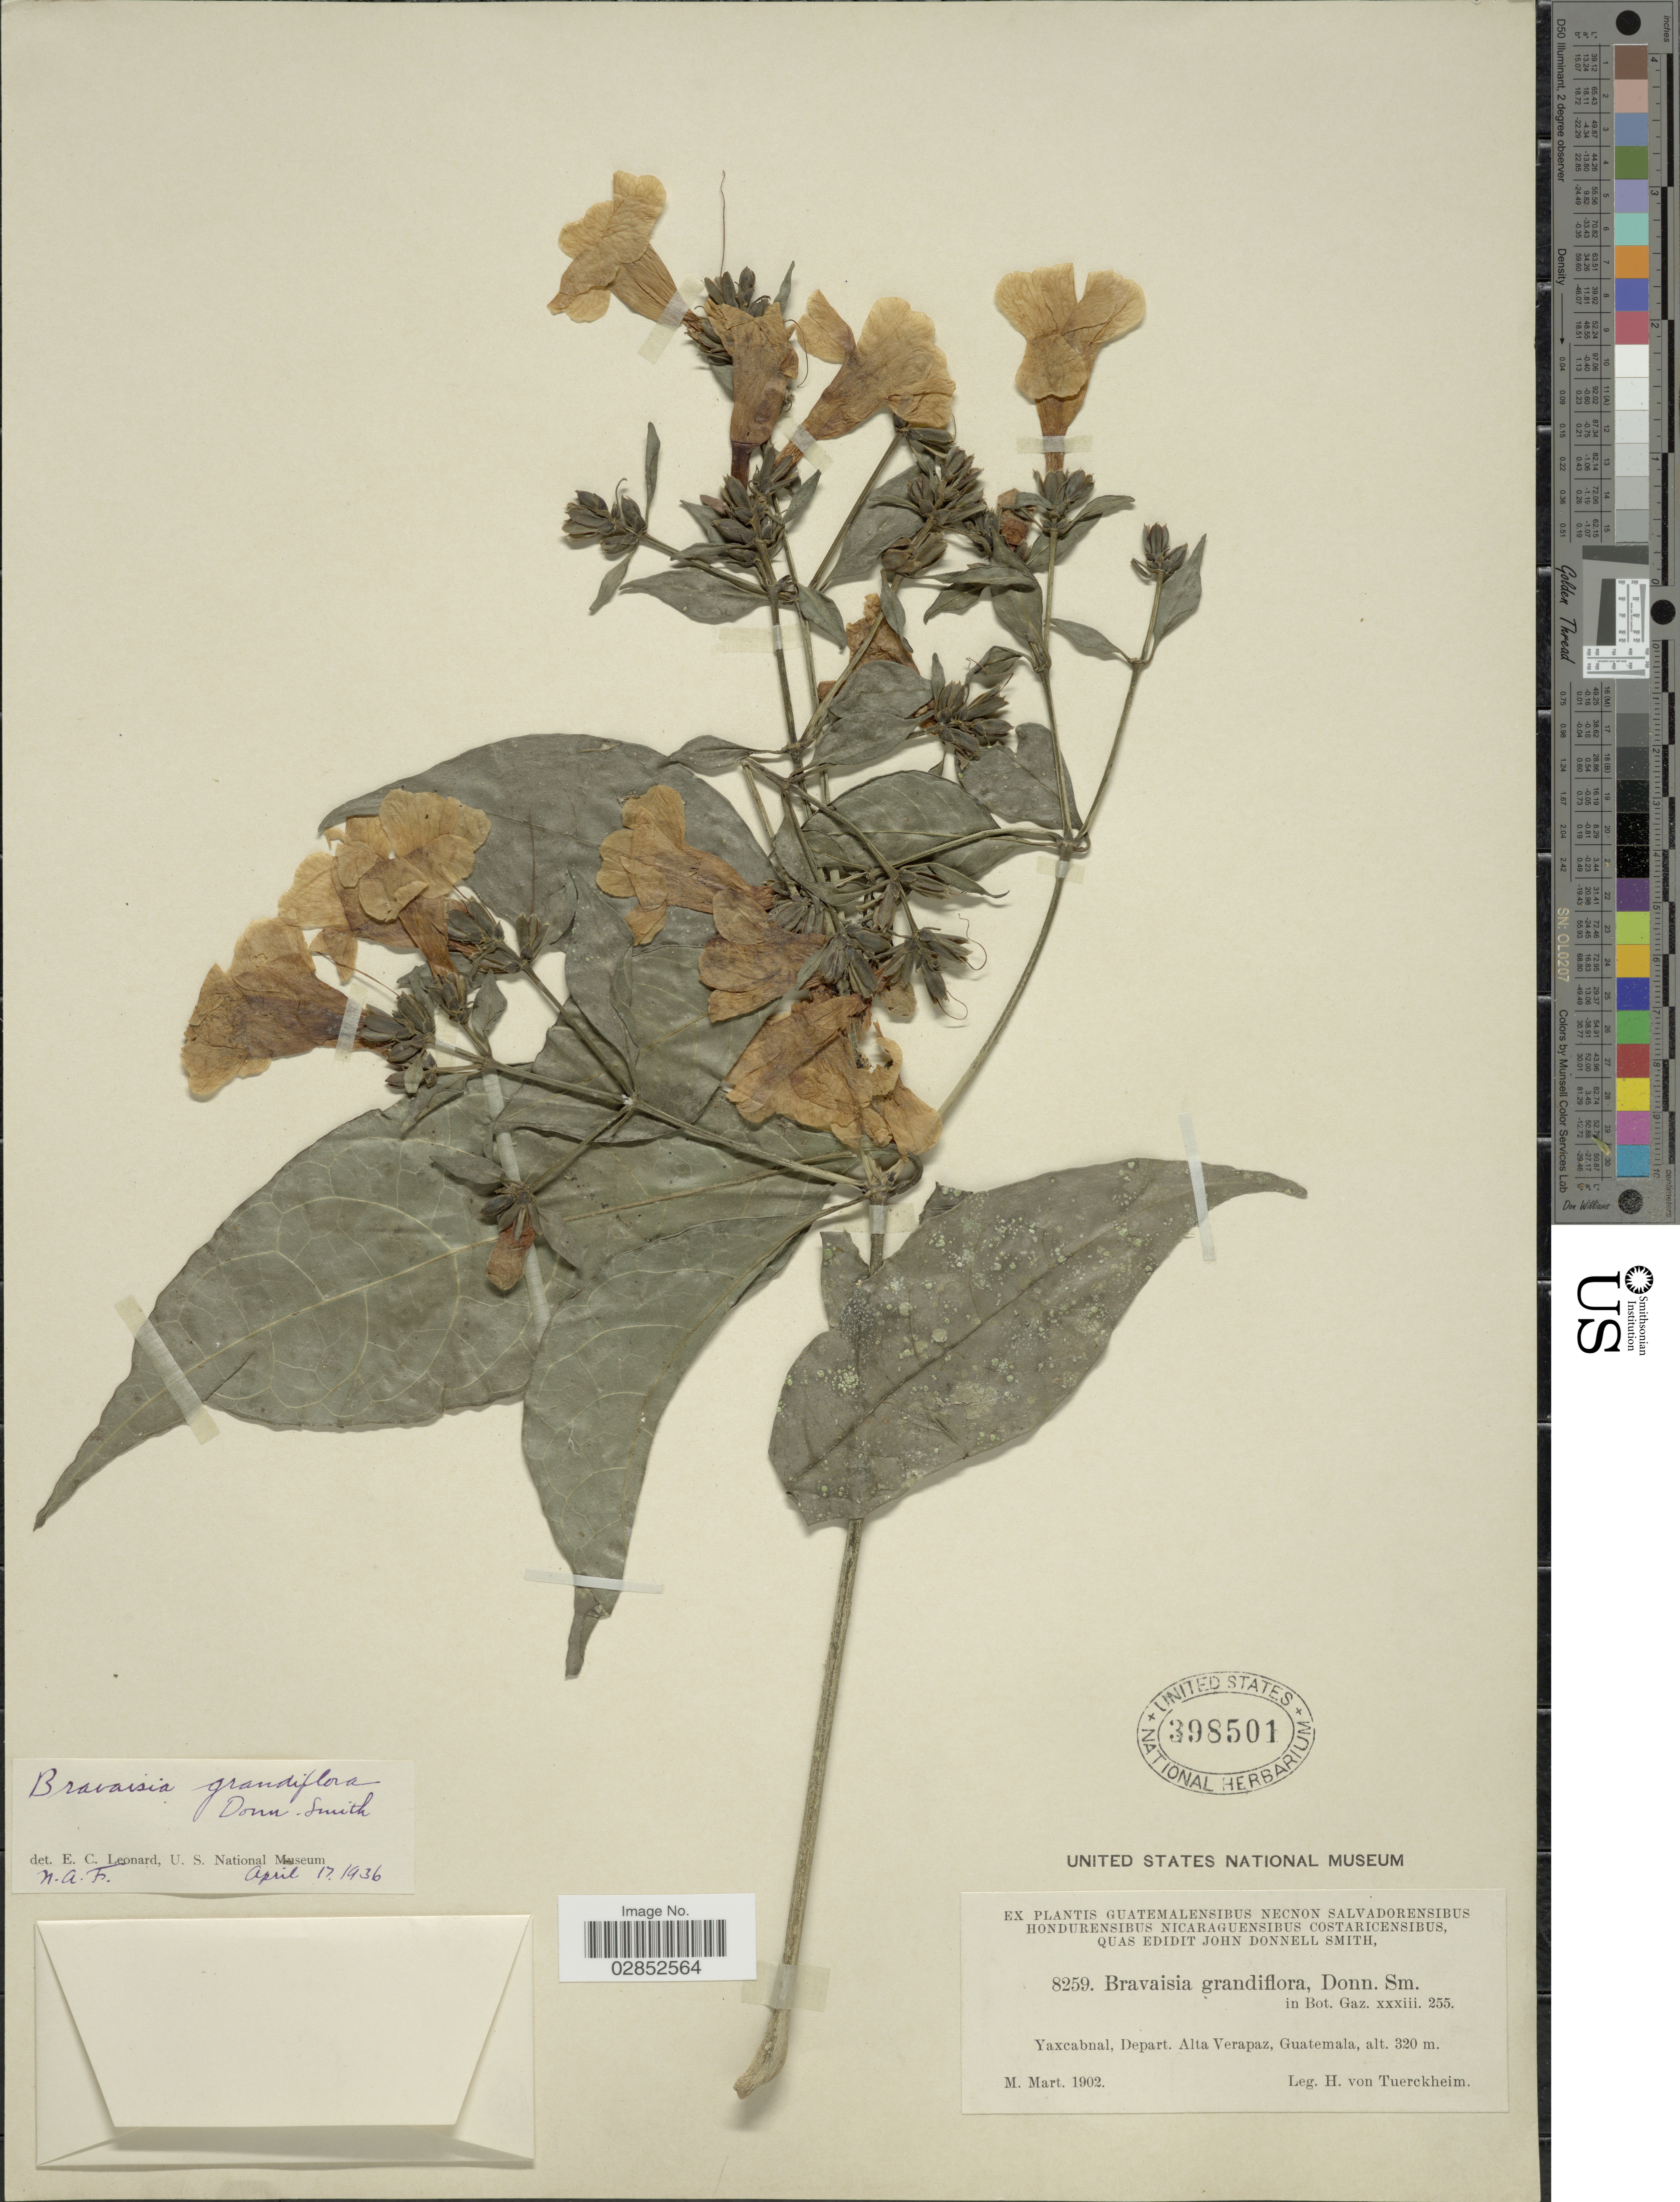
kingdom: Plantae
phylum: Tracheophyta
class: Magnoliopsida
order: Lamiales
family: Acanthaceae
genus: Bravaisia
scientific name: Bravaisia grandiflora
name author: Donn. Sm.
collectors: H. von Türckheim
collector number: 8259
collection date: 1902-03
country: Guatemala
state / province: Alta Verapaz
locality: Yaxcabnal, Depart. Alta Verapaz.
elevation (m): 320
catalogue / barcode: US 398501